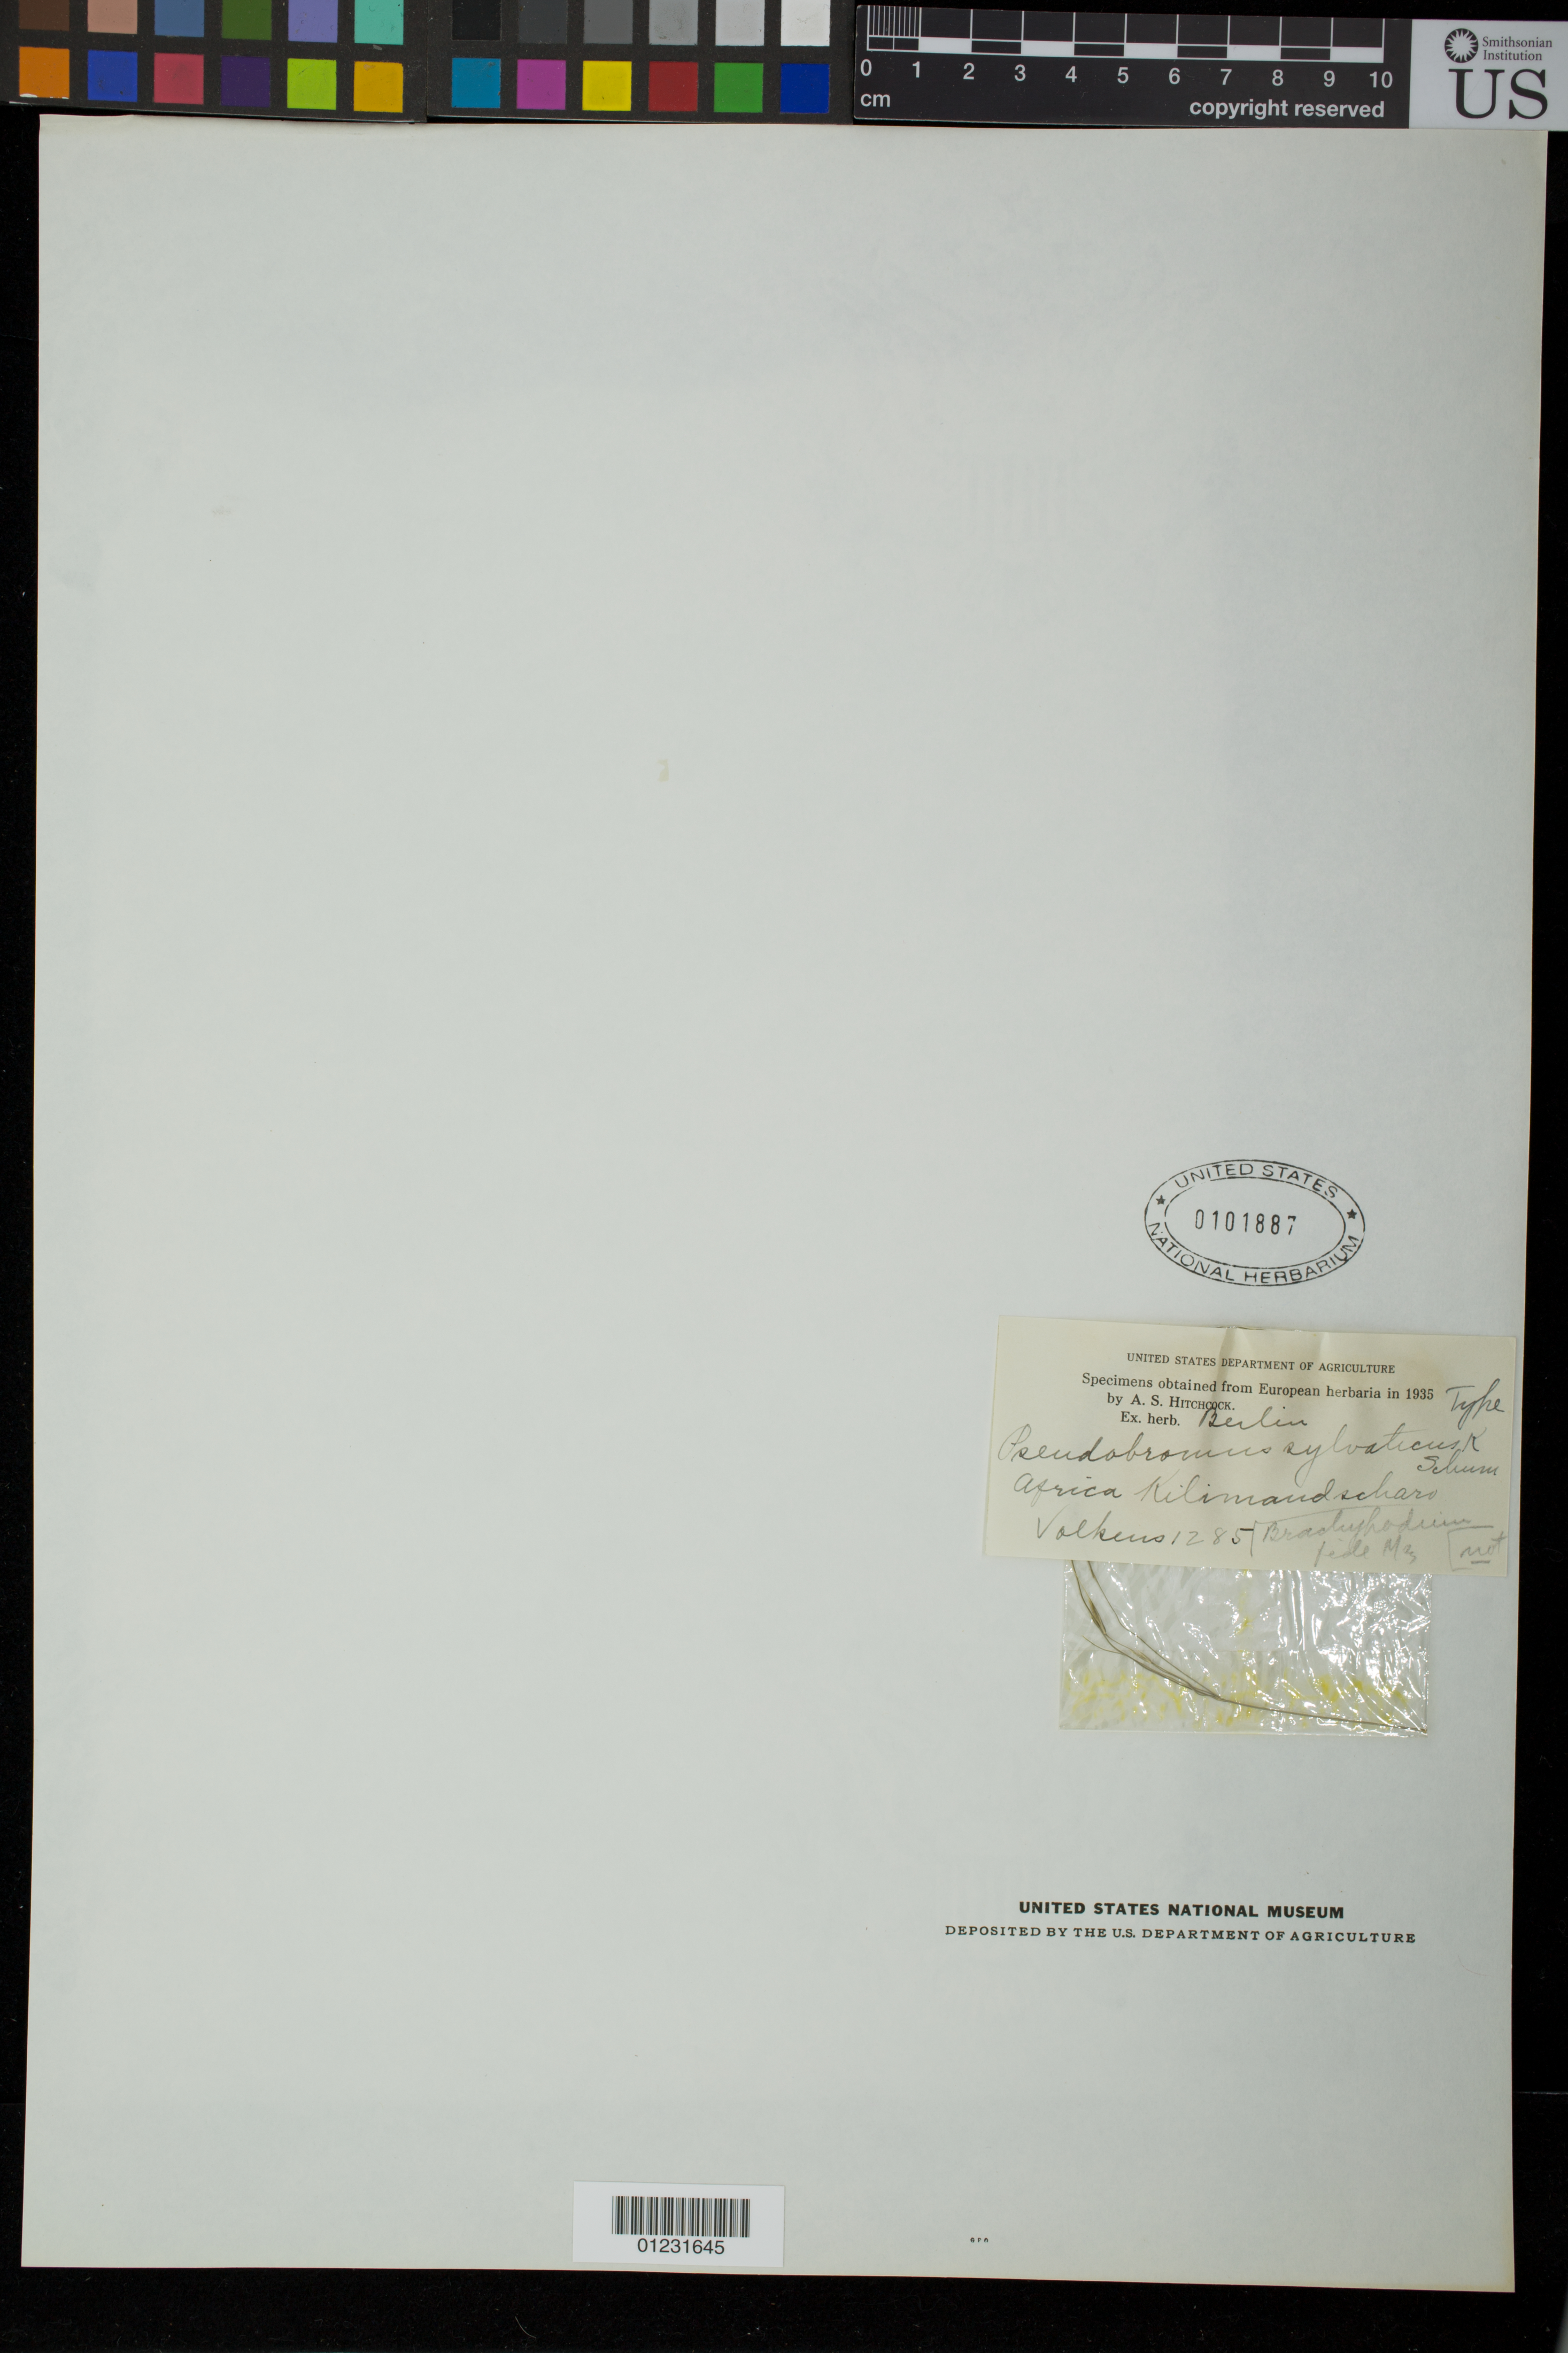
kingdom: Plantae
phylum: Tracheophyta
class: Liliopsida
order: Poales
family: Poaceae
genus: Pseudobromus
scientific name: Pseudobromus silvaticus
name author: K. Schum.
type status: Type Collection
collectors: G. Volkens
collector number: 1285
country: Tanzania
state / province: Kilimanjaro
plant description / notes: Fragmentary material of type specimen ex herb. Berlin.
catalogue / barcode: US 101887